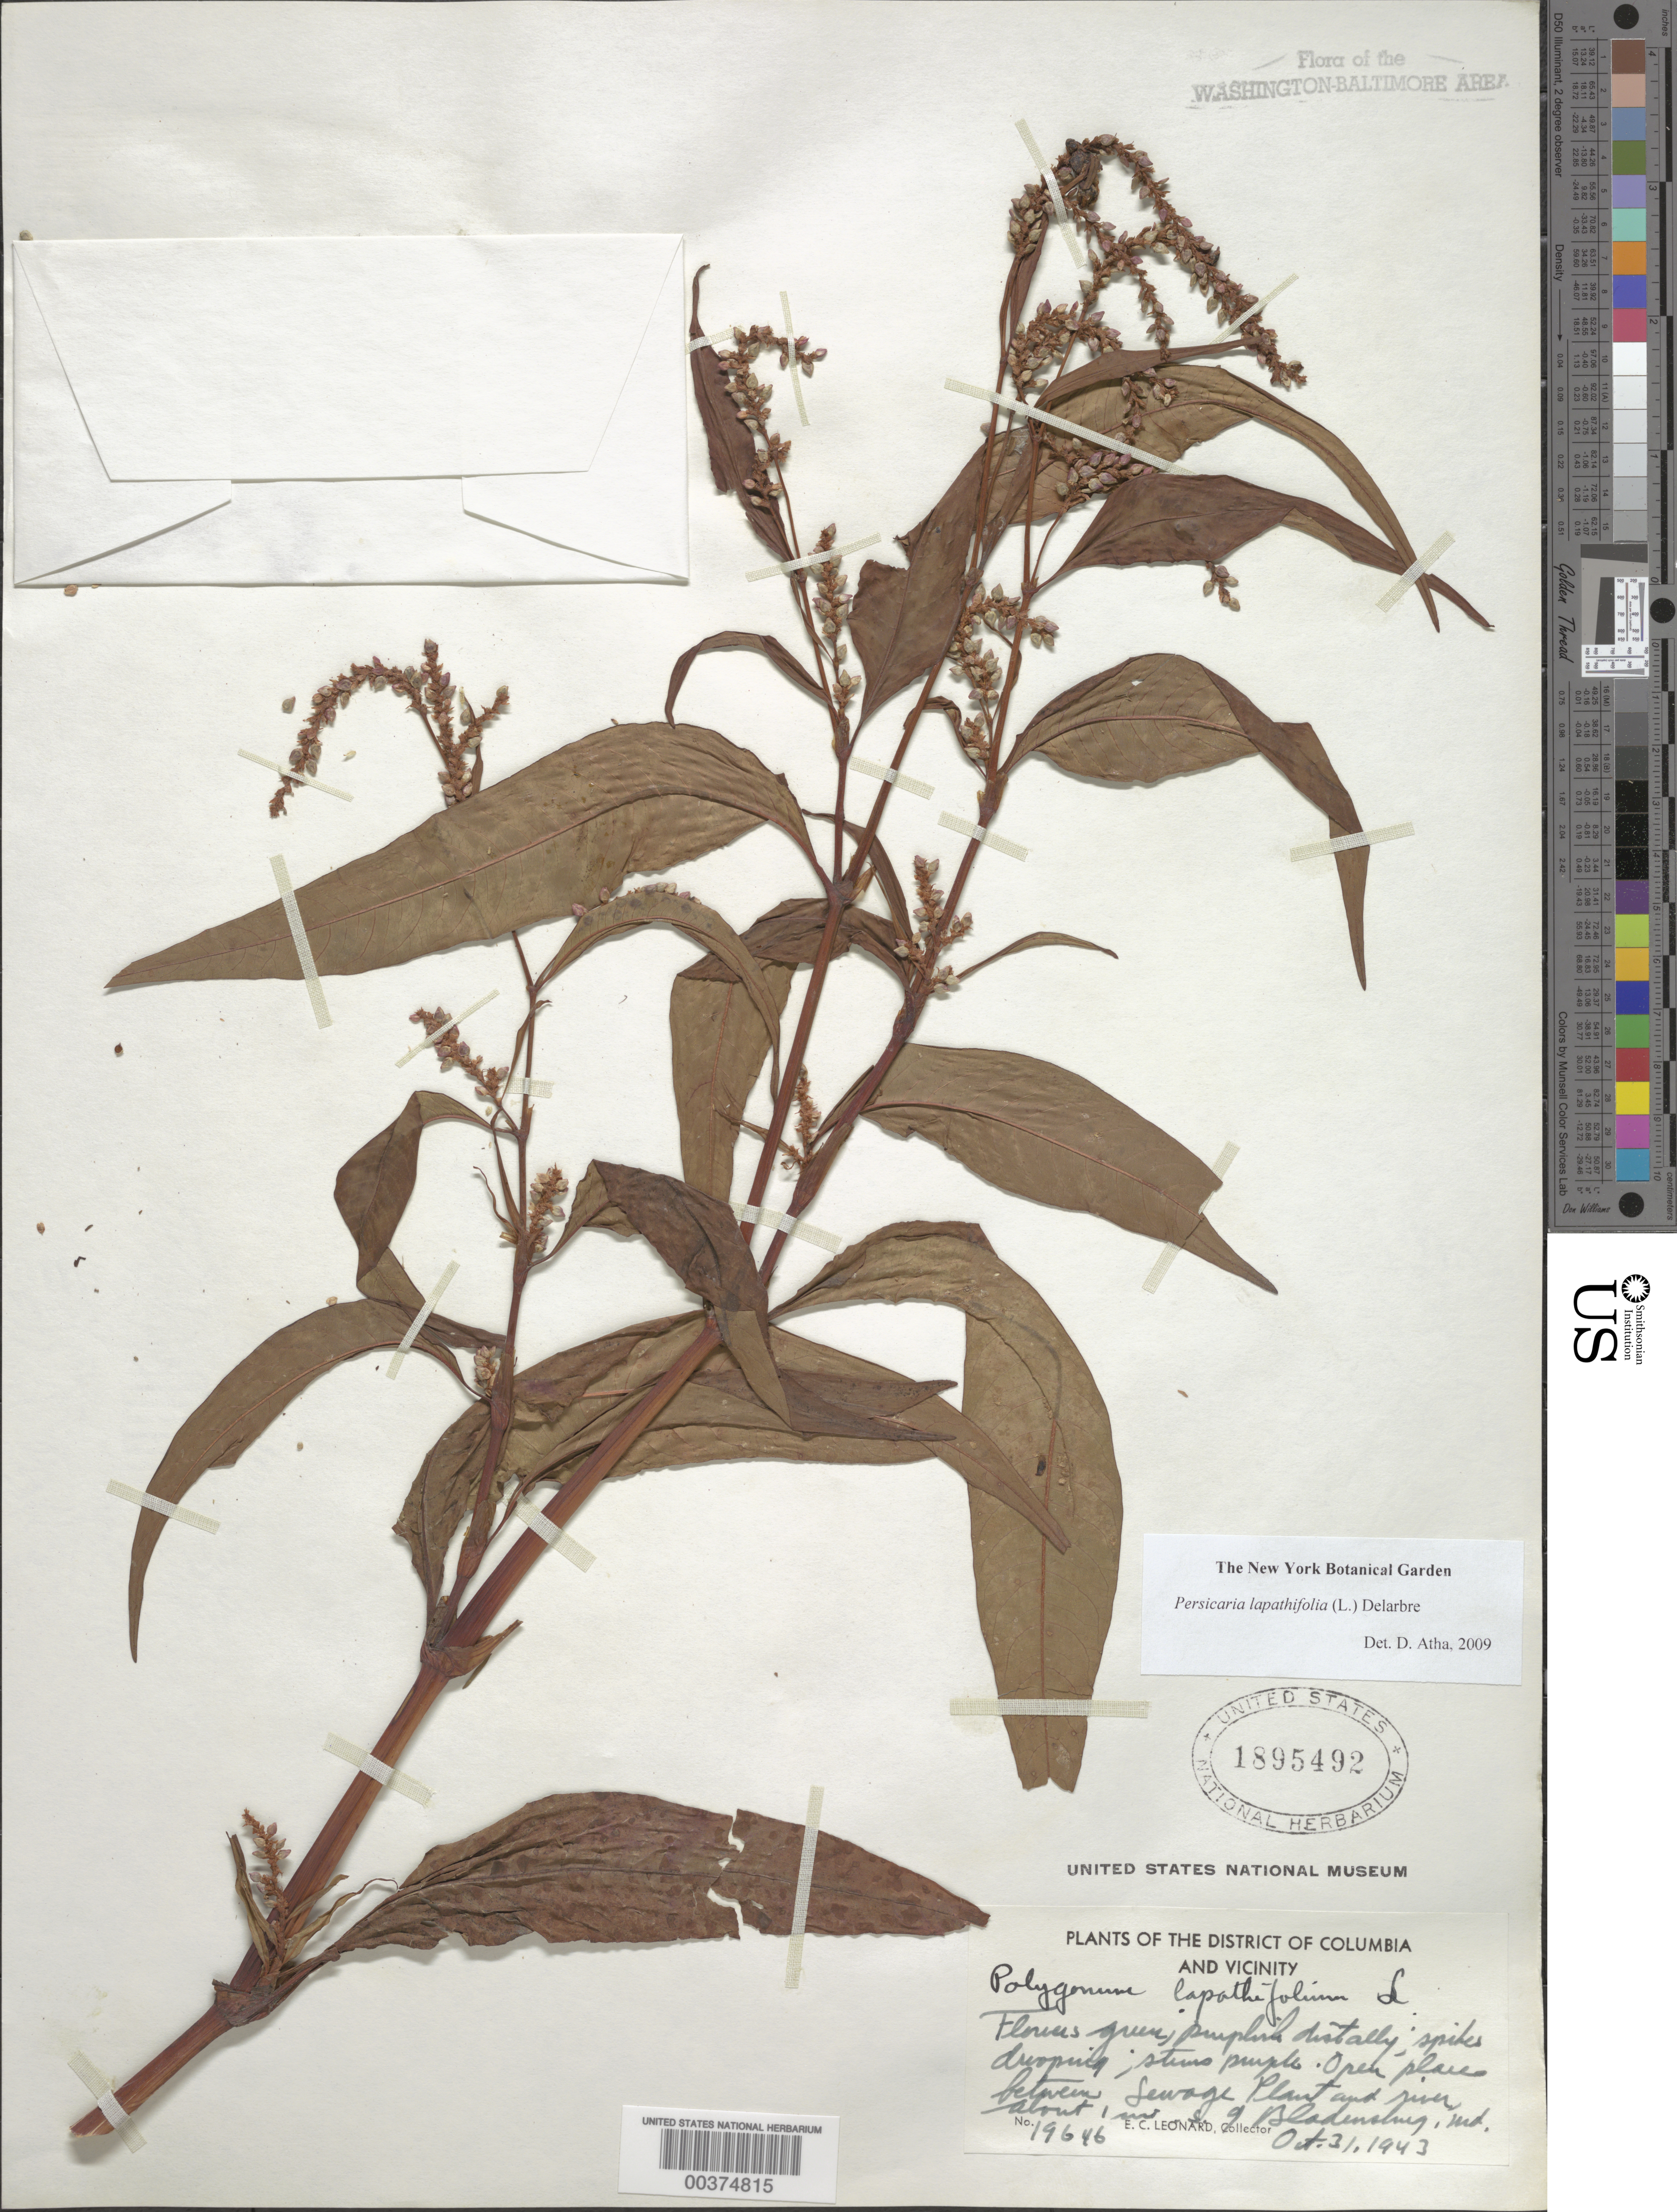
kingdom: Plantae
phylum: Tracheophyta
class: Magnoliopsida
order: Caryophyllales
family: Polygonaceae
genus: Persicaria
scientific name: Persicaria lapathifolia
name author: (L.) Delarbre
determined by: Atha, D. E.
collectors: E. C. Leonard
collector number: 19646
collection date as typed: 13 Oct 1943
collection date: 1943-10-13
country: United States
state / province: Maryland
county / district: Prince George's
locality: Bladensburg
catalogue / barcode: US 1895492